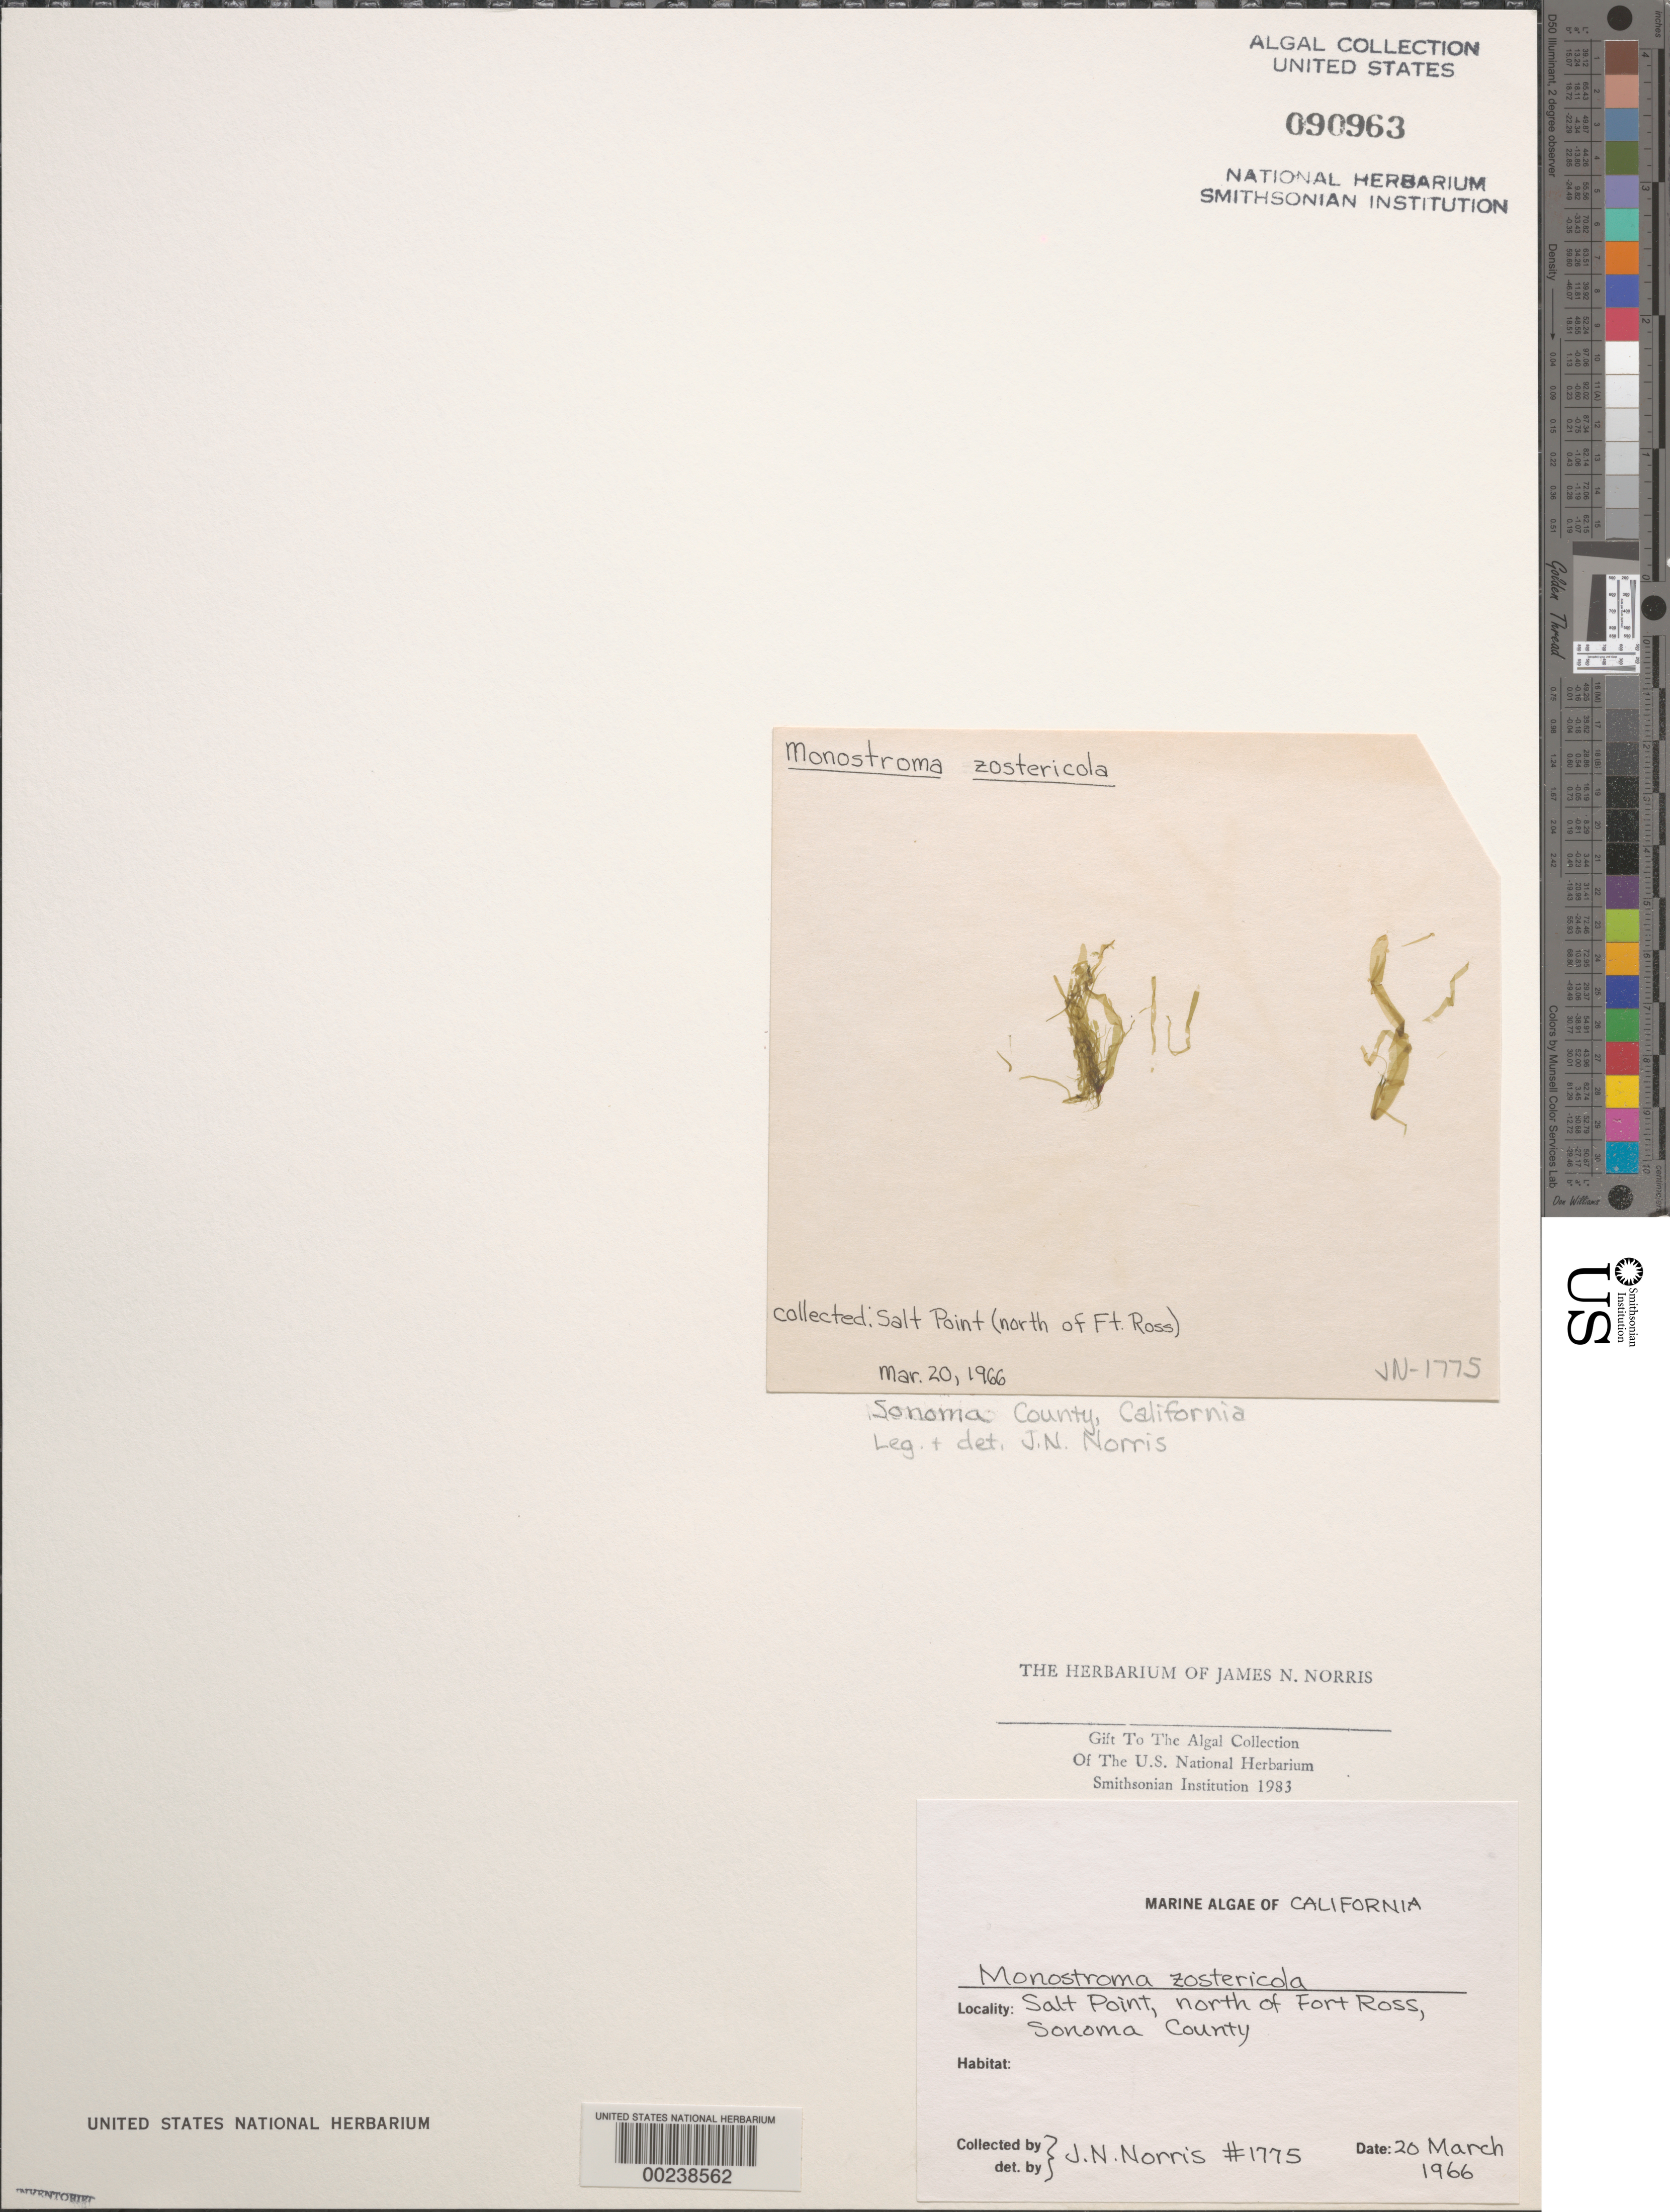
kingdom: Plantae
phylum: Chlorophyta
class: Ulvophyceae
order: Ulvales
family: Kornmanniaceae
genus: Kornmannia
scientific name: Kornmannia zostericola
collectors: J. N. Norris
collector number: JN-1775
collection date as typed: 20 Mar 1966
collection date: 1966-03-20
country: United States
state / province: California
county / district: Sonoma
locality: Salt Point, north of Fort Ross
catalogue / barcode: US 90963